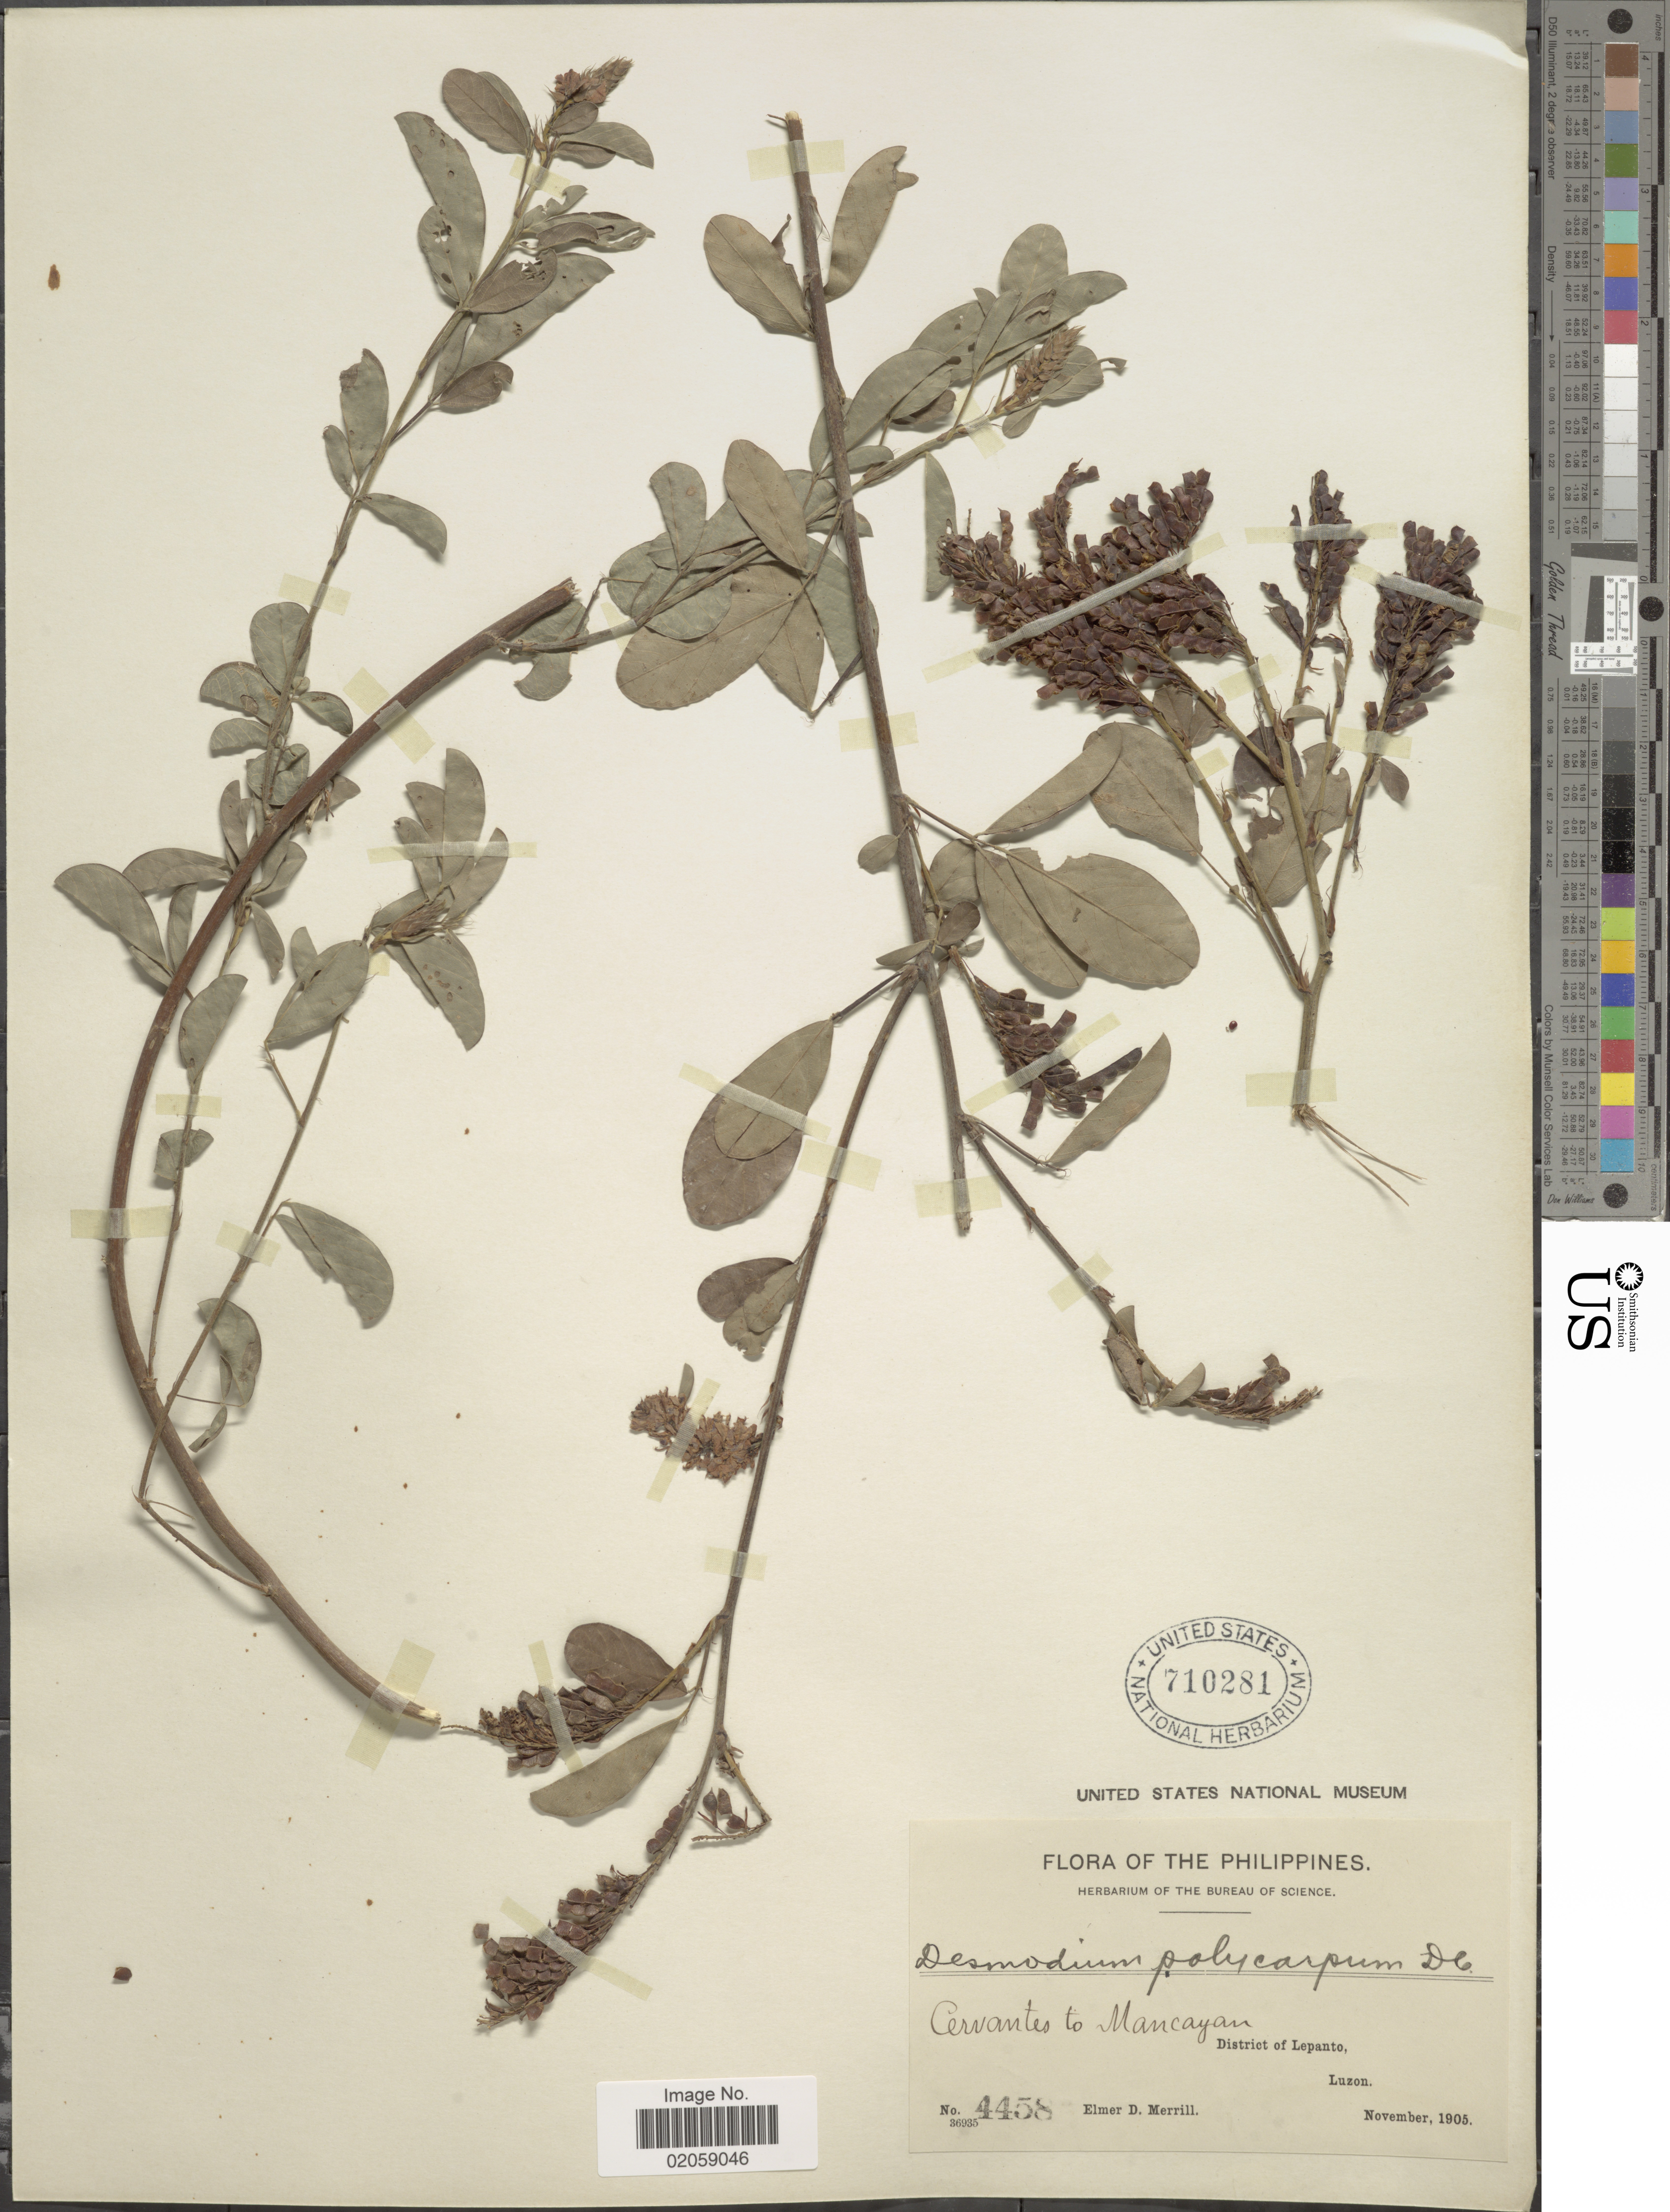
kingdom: Plantae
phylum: Tracheophyta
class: Magnoliopsida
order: Fabales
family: Fabaceae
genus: Grona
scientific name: Grona heterocarpos var. strigosa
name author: (Meeuwen) H. Ohashi & K. Ohashi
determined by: Strong, Mark T., (BOT), Smithsonian Institution - National Museum of Natural History (UNITED STATES)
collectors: E. D. Merrill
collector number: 4458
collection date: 1905-11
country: Philippines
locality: Cervantes to Mancayan. District of Lepanto, Luzon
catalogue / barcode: US 710281